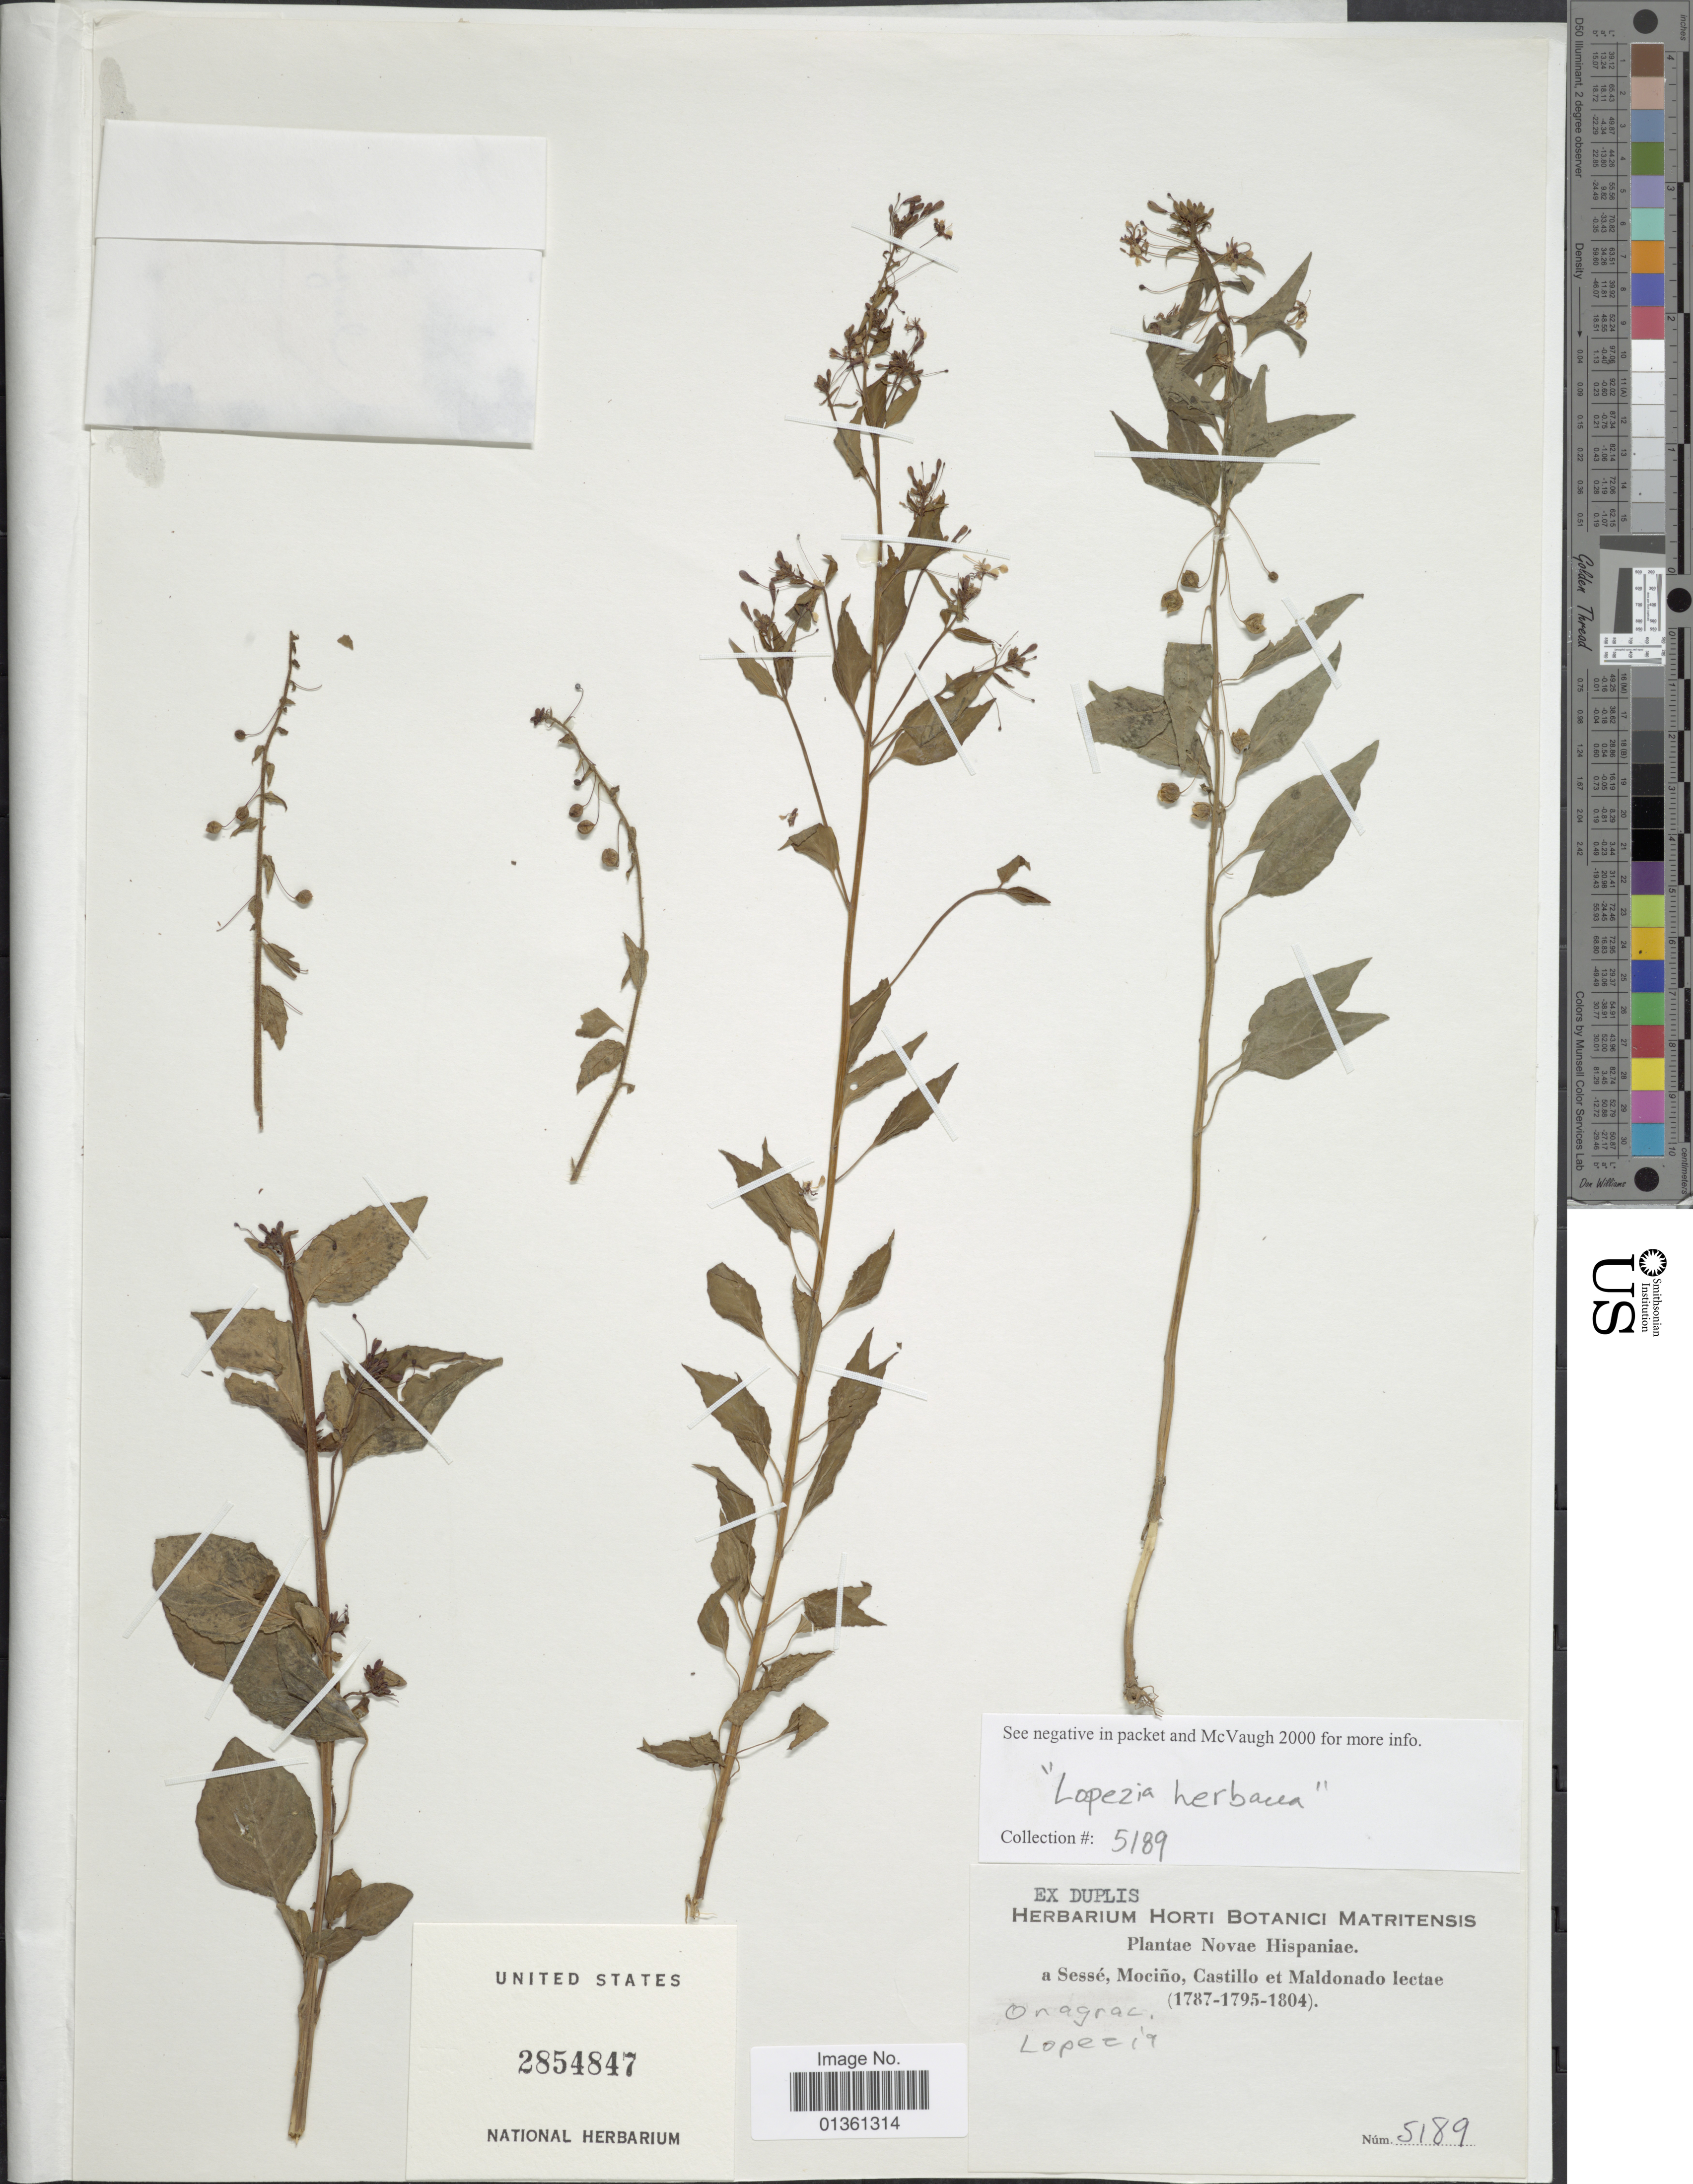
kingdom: Plantae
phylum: Tracheophyta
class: Magnoliopsida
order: Myrtales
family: Onagraceae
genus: Lopezia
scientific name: Lopezia sp.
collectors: Sessé, --, Mociño, Castillo, -- & Maldonado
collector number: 5189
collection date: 1787/1804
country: Mexico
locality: Novae Hispaniae.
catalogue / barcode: US 2854847